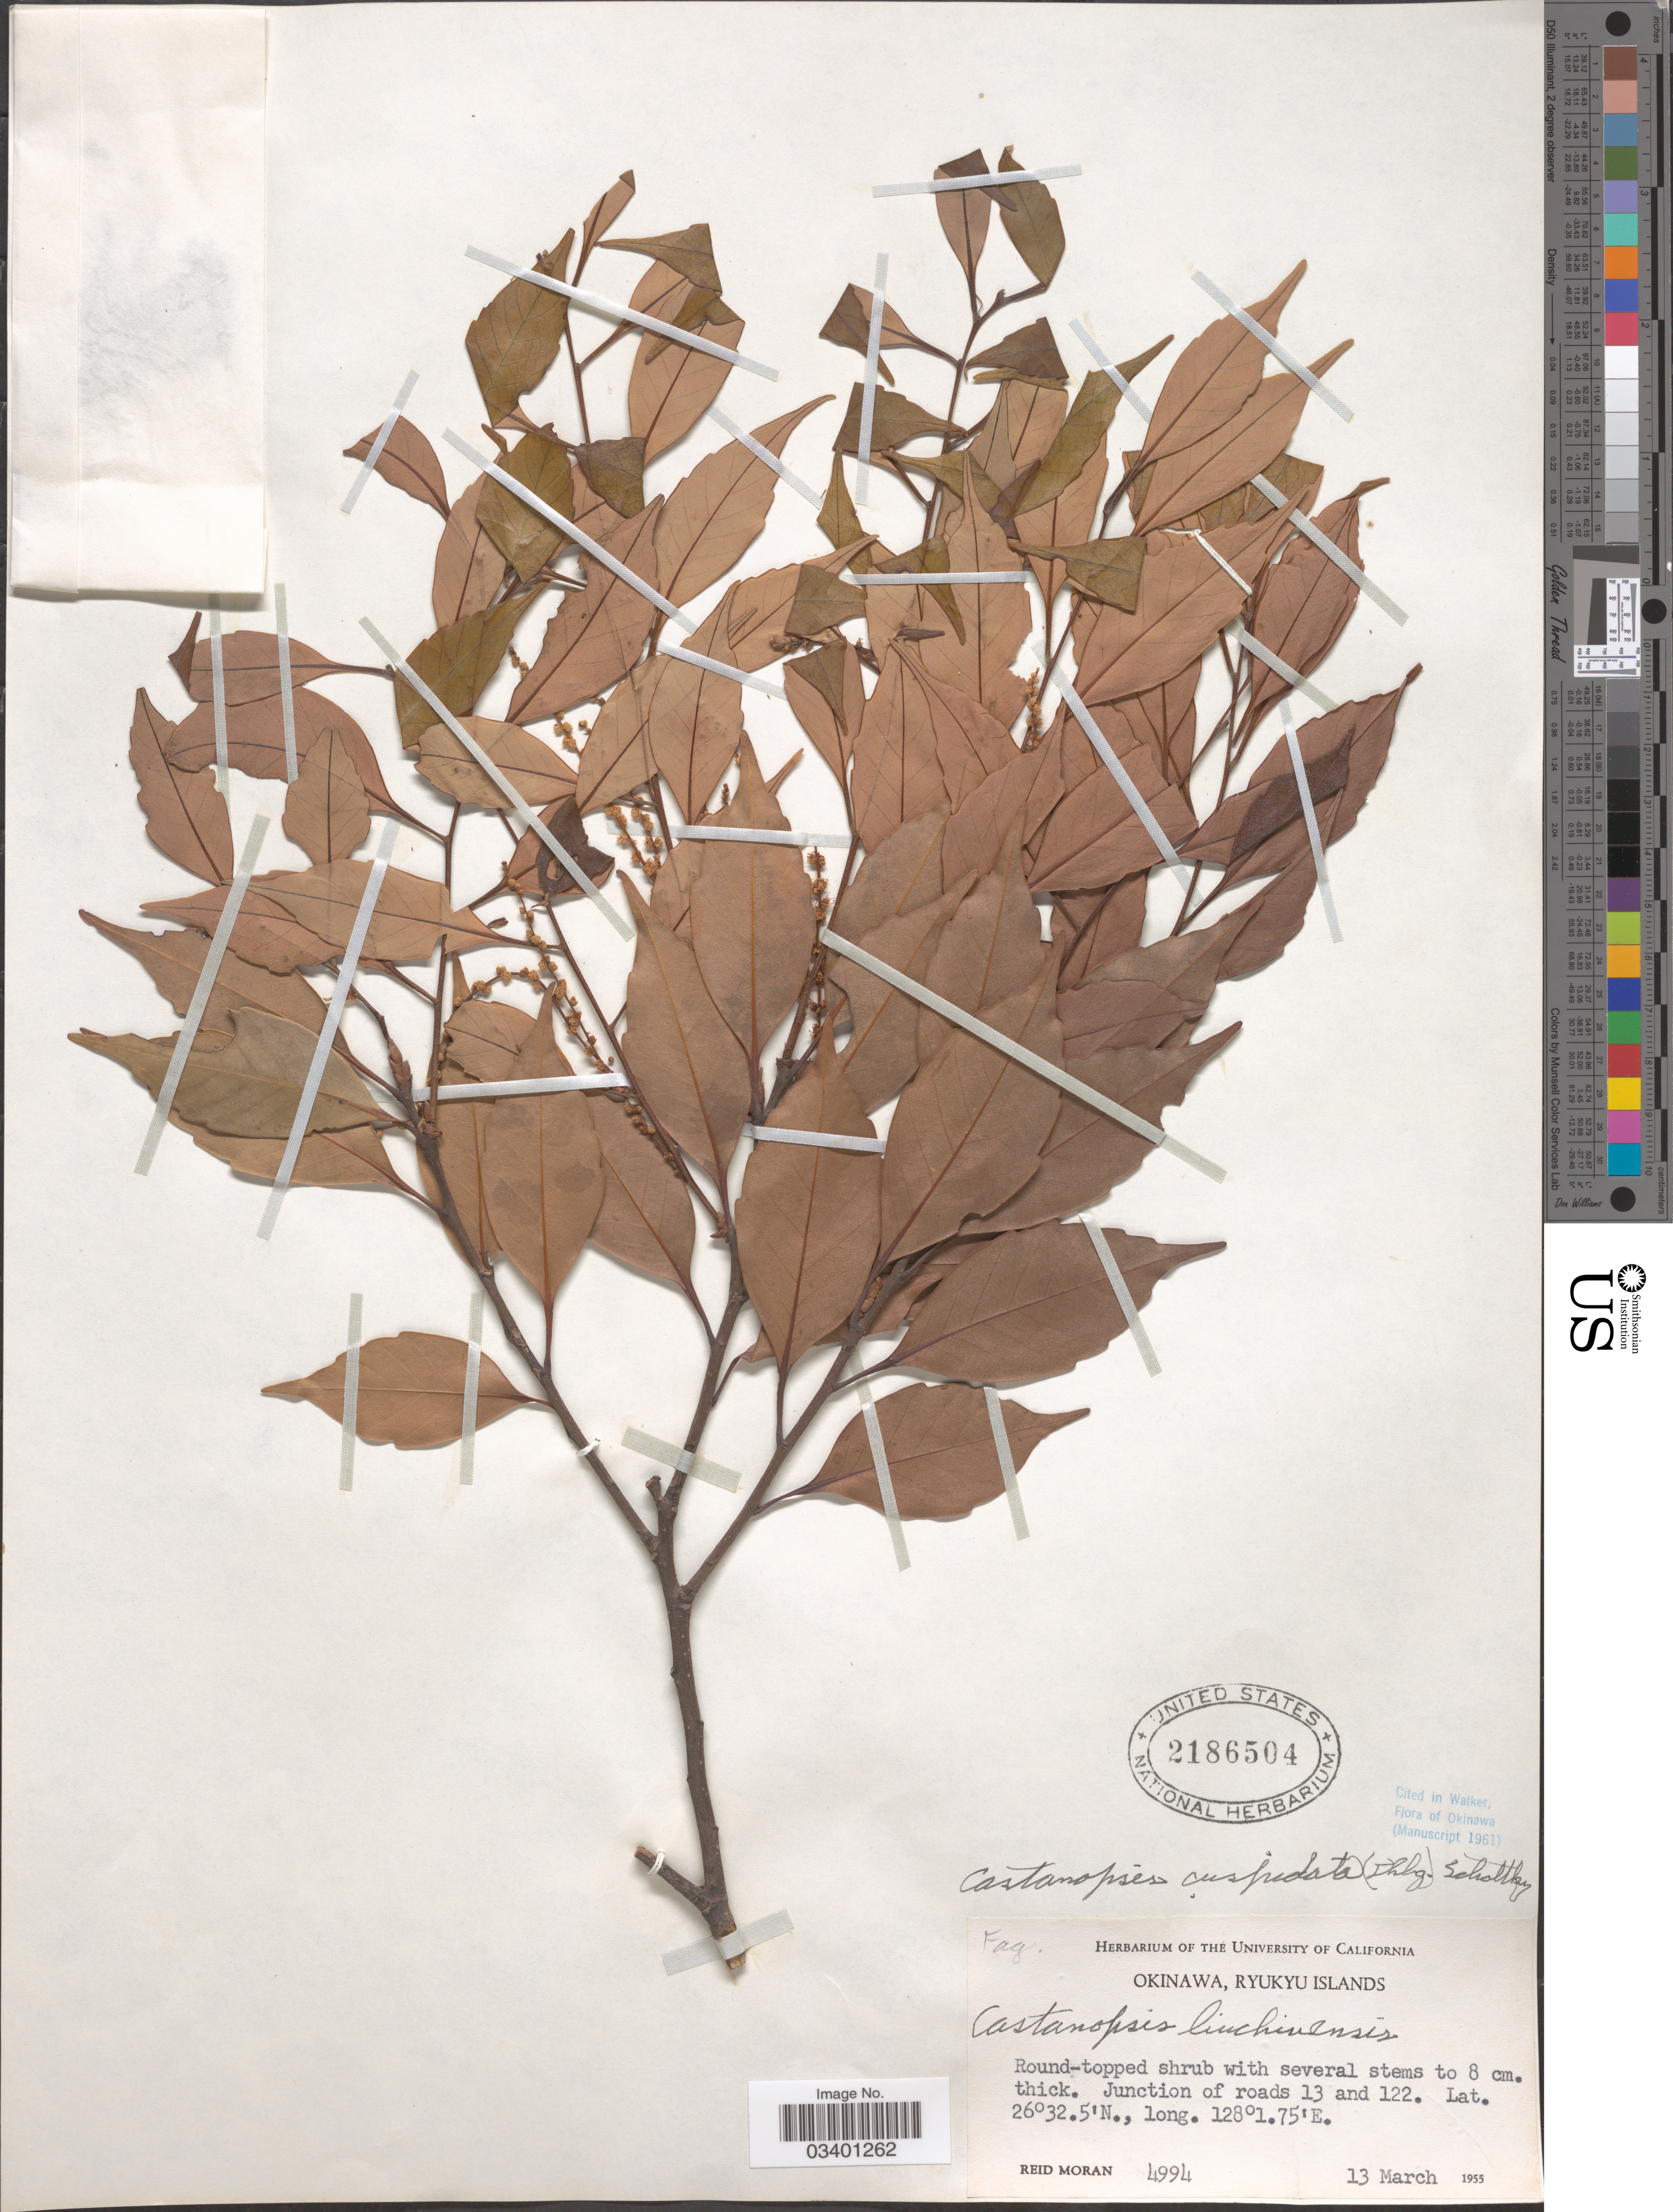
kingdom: Plantae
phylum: Tracheophyta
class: Magnoliopsida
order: Fagales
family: Fagaceae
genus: Castanopsis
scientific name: Castanopsis sieboldii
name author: (Makino) Hatus. ex T. Yamaz. & Mashiba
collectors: R. Moran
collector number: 4994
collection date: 1955-03-13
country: Japan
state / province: Okinawa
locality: Ryukyu Islands. Junction of roads 13 and 122.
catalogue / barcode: US 2186504